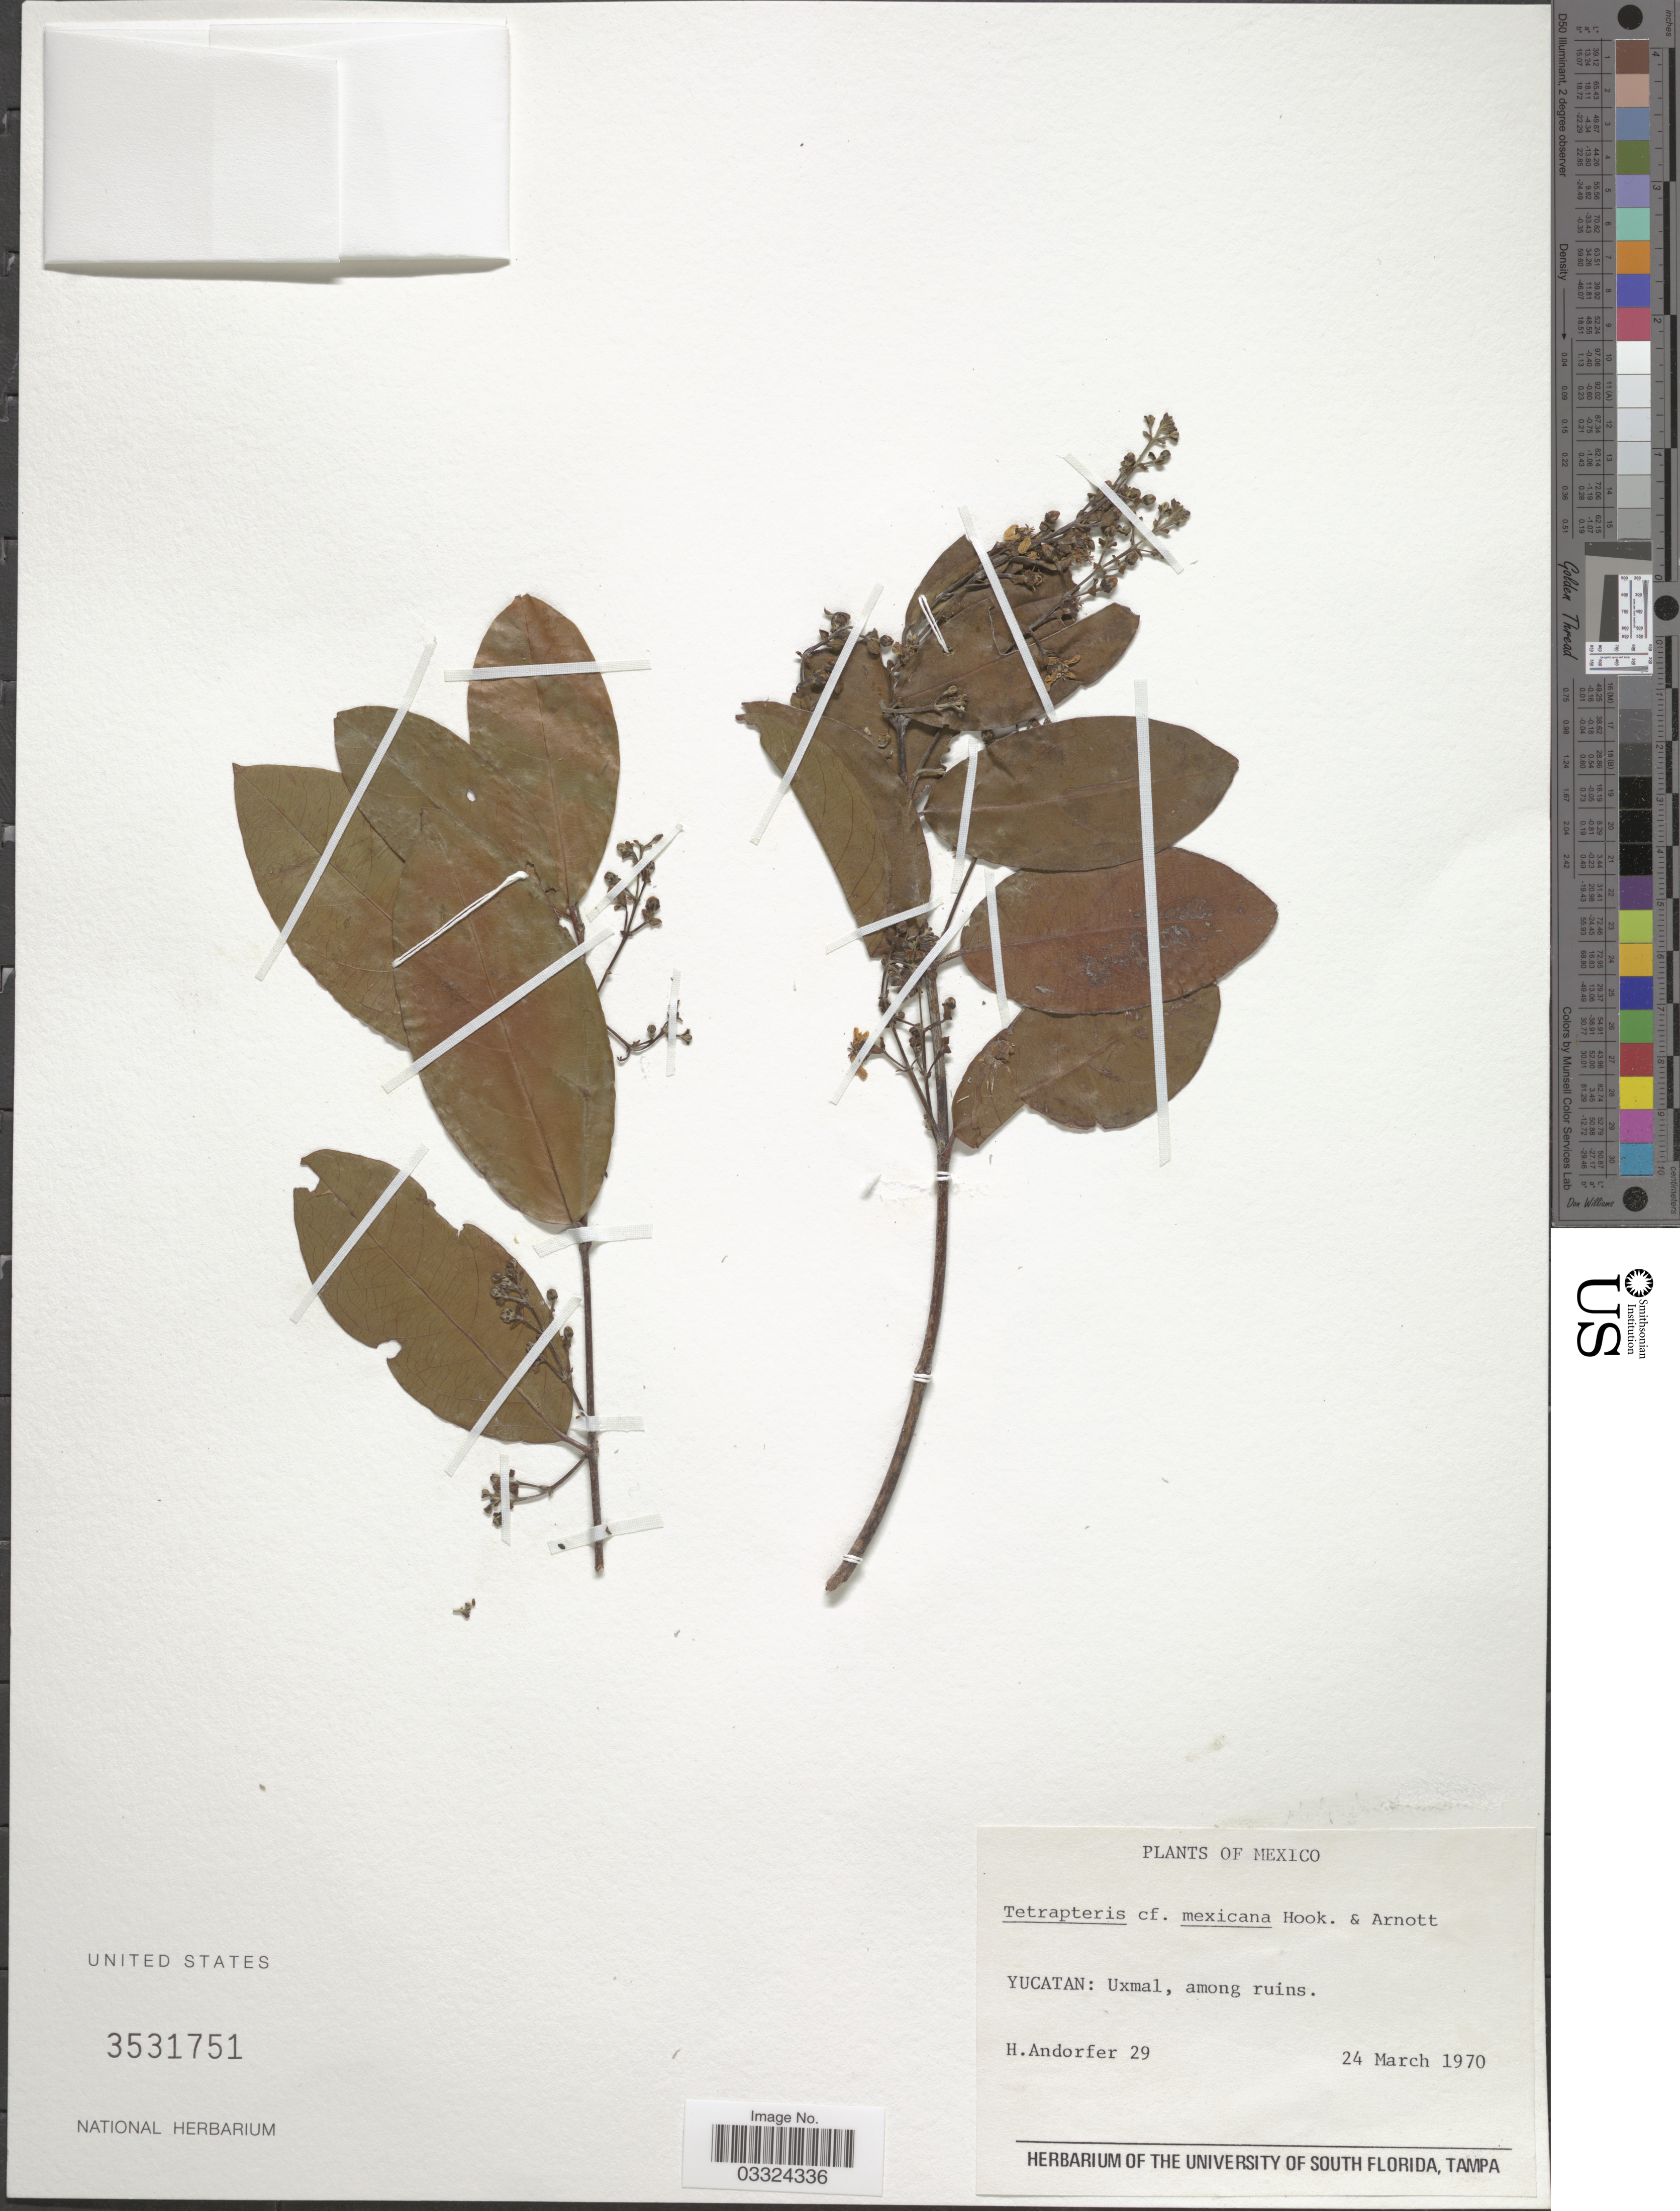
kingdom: Plantae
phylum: Tracheophyta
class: Magnoliopsida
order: Malpighiales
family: Malpighiaceae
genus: Tetrapterys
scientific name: Tetrapterys mexicana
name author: Hook. & Arn.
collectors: H. Andorfer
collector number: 29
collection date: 1970-03-24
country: Mexico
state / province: Yucatán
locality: Uxmal, among ruins.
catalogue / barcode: US 3531751